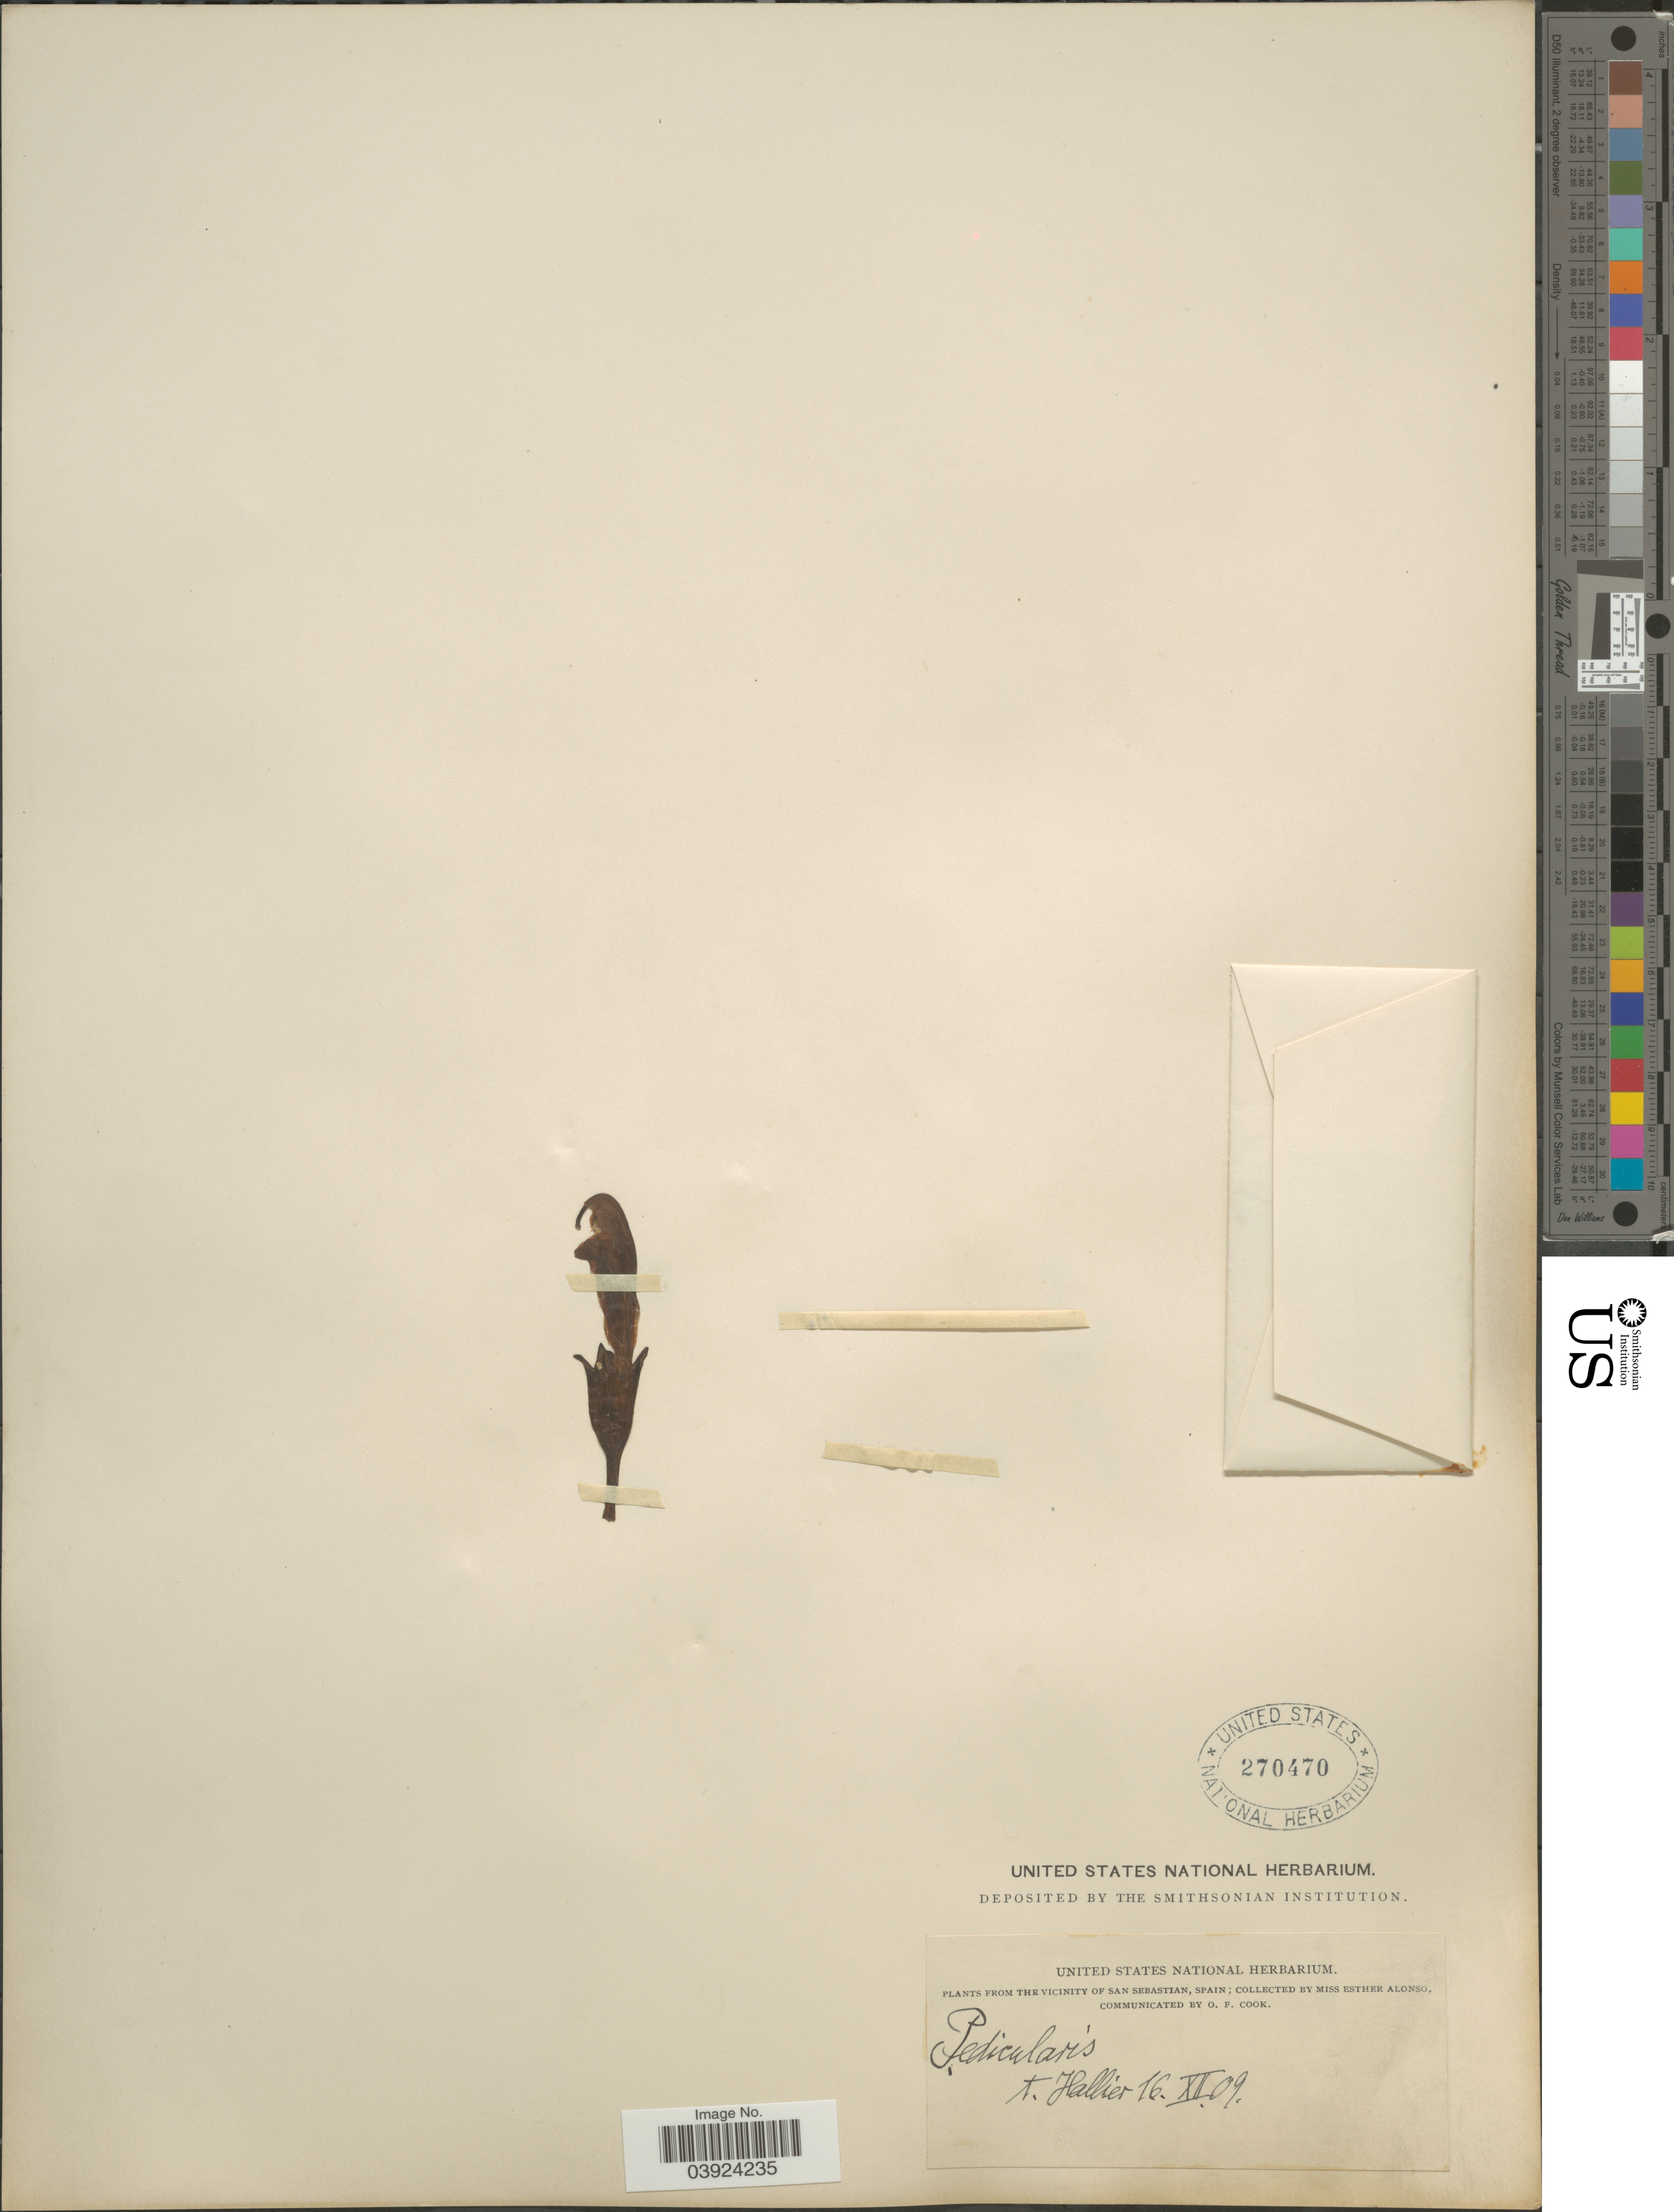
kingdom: Plantae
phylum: Tracheophyta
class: Magnoliopsida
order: Lamiales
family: Orobanchaceae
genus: Pedicularis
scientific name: Pedicularis sp.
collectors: E. Alonso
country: Spain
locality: The vicinity of San Sebastian.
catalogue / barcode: US 270470